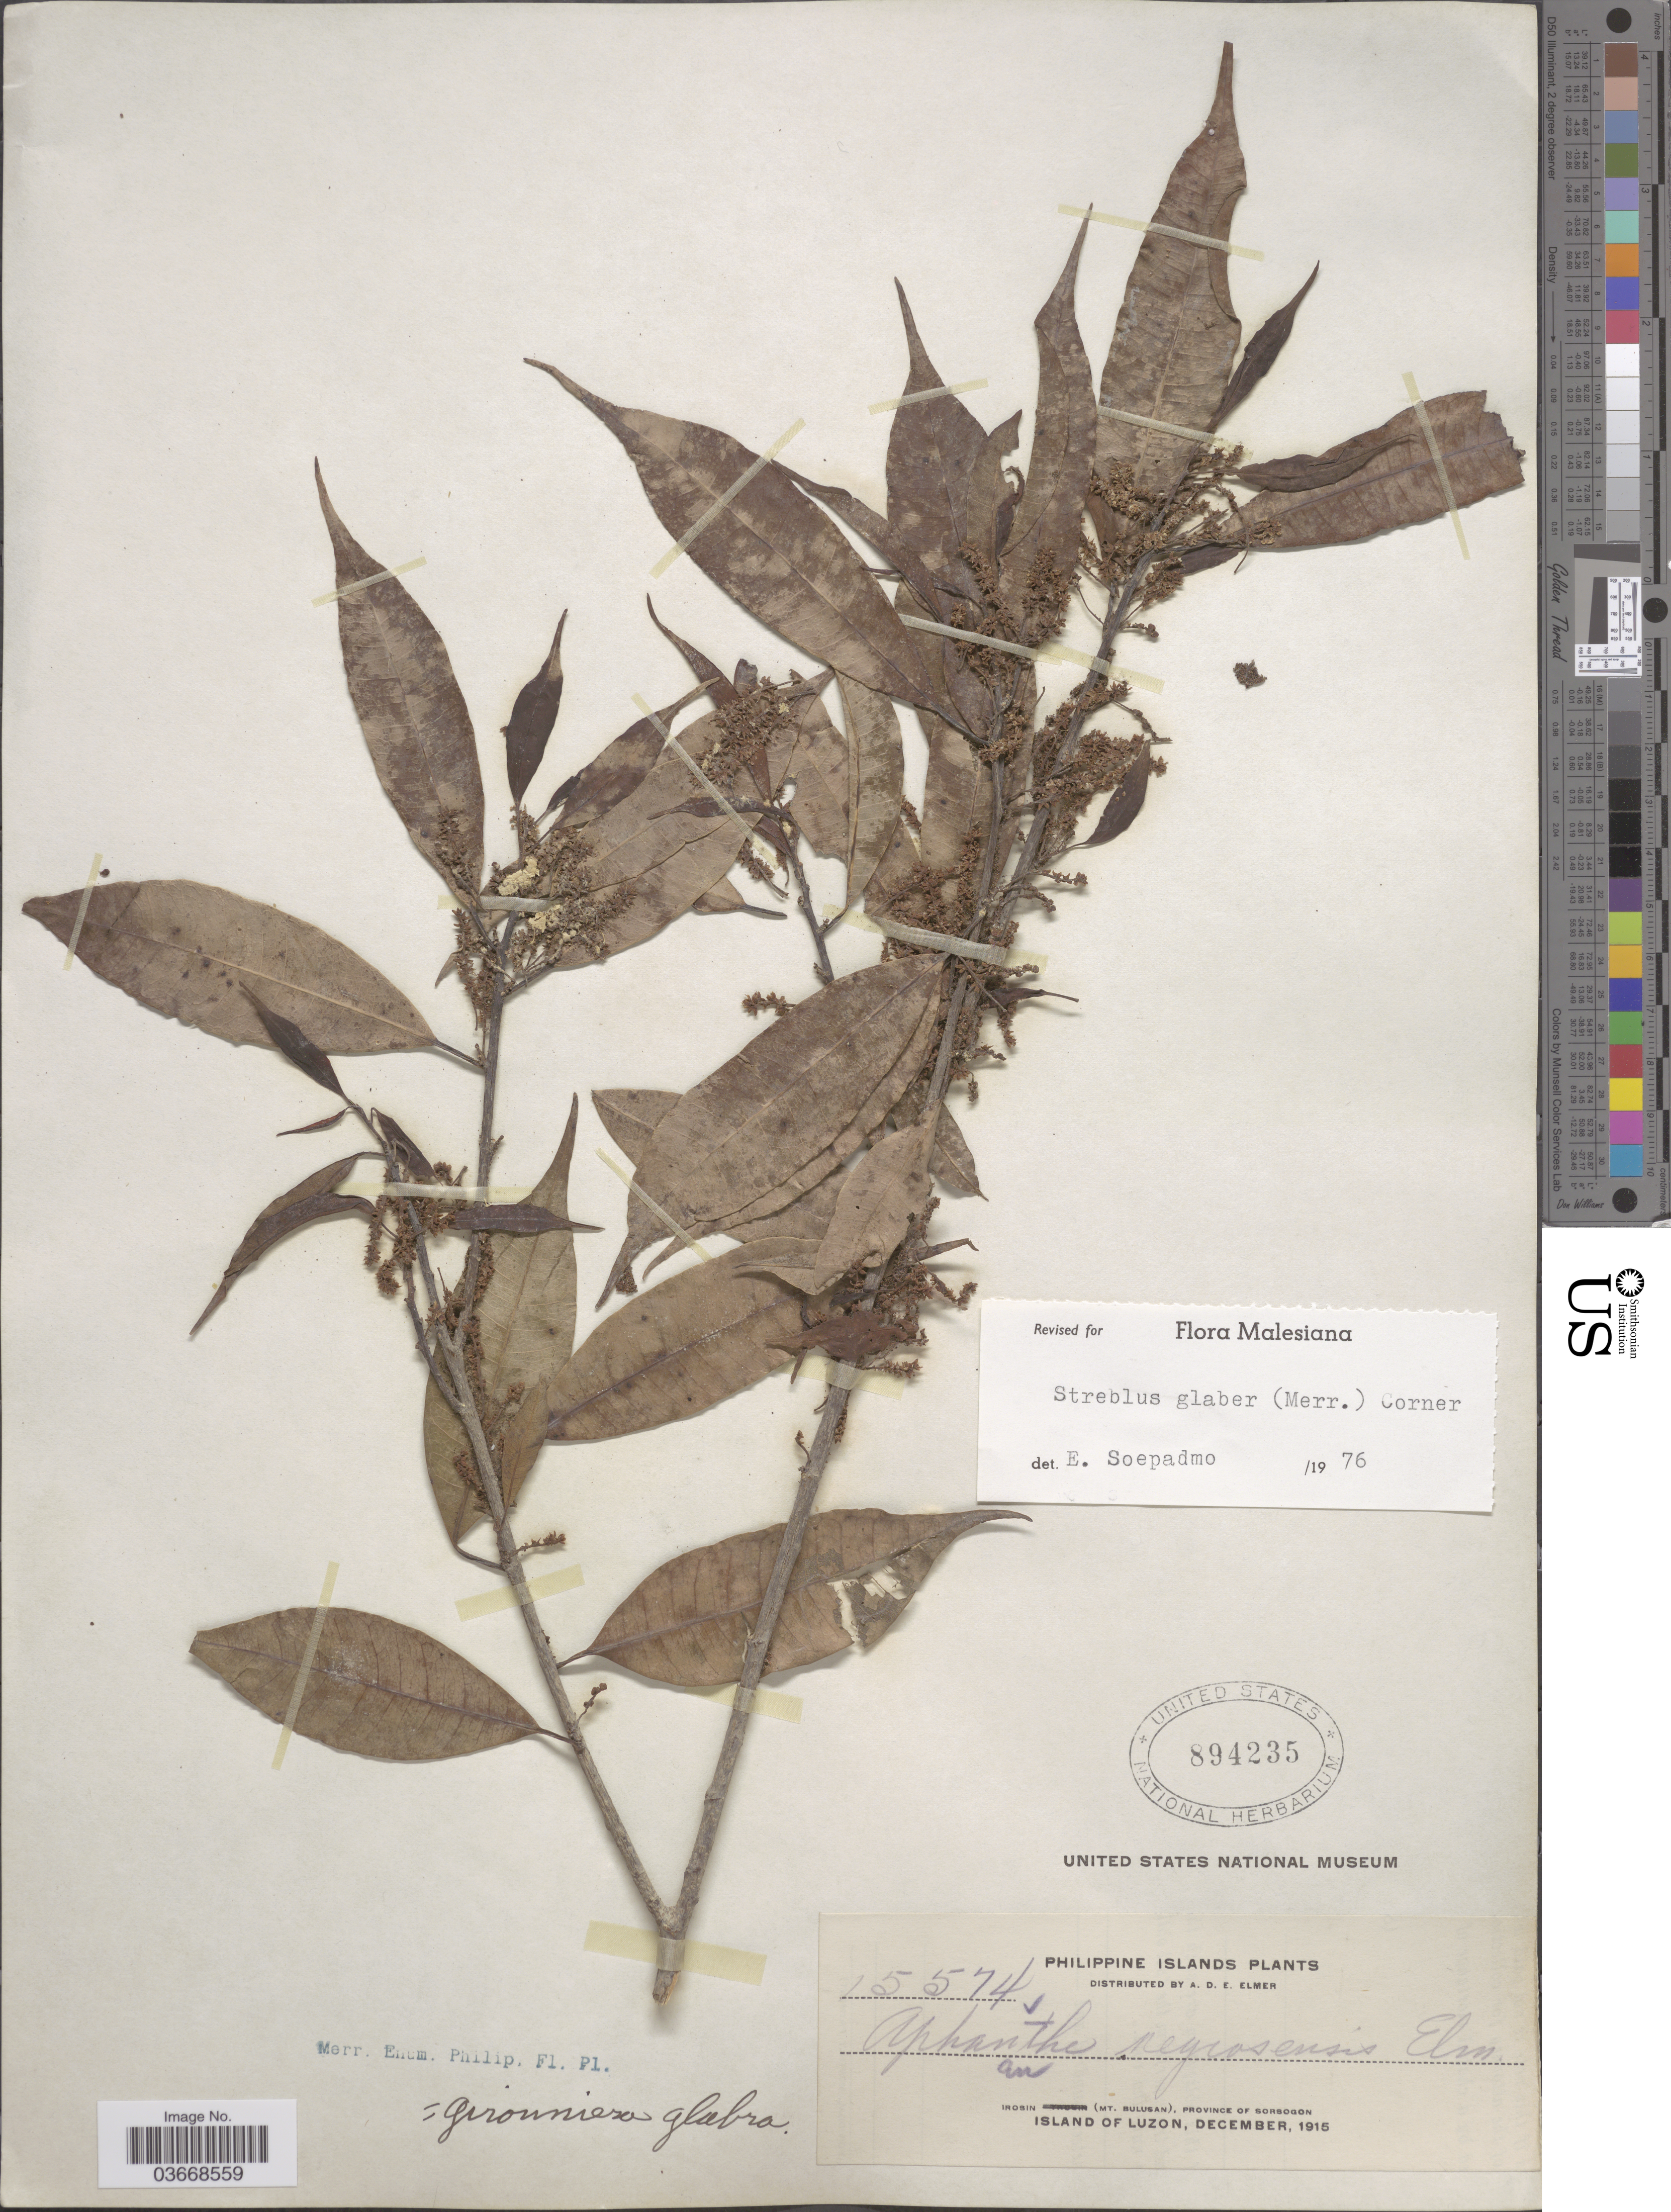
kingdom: Plantae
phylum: Tracheophyta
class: Magnoliopsida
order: Rosales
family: Moraceae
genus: Paratrophis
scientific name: Paratrophis glabra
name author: (Merr.) Steenis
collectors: A. D. E. Elmer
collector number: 15574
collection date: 1915-12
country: Philippines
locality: Philippine Islands. Irosin (Mt. Bulusan), Province of Sorsogon. Island of Luzon.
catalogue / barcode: US 894235